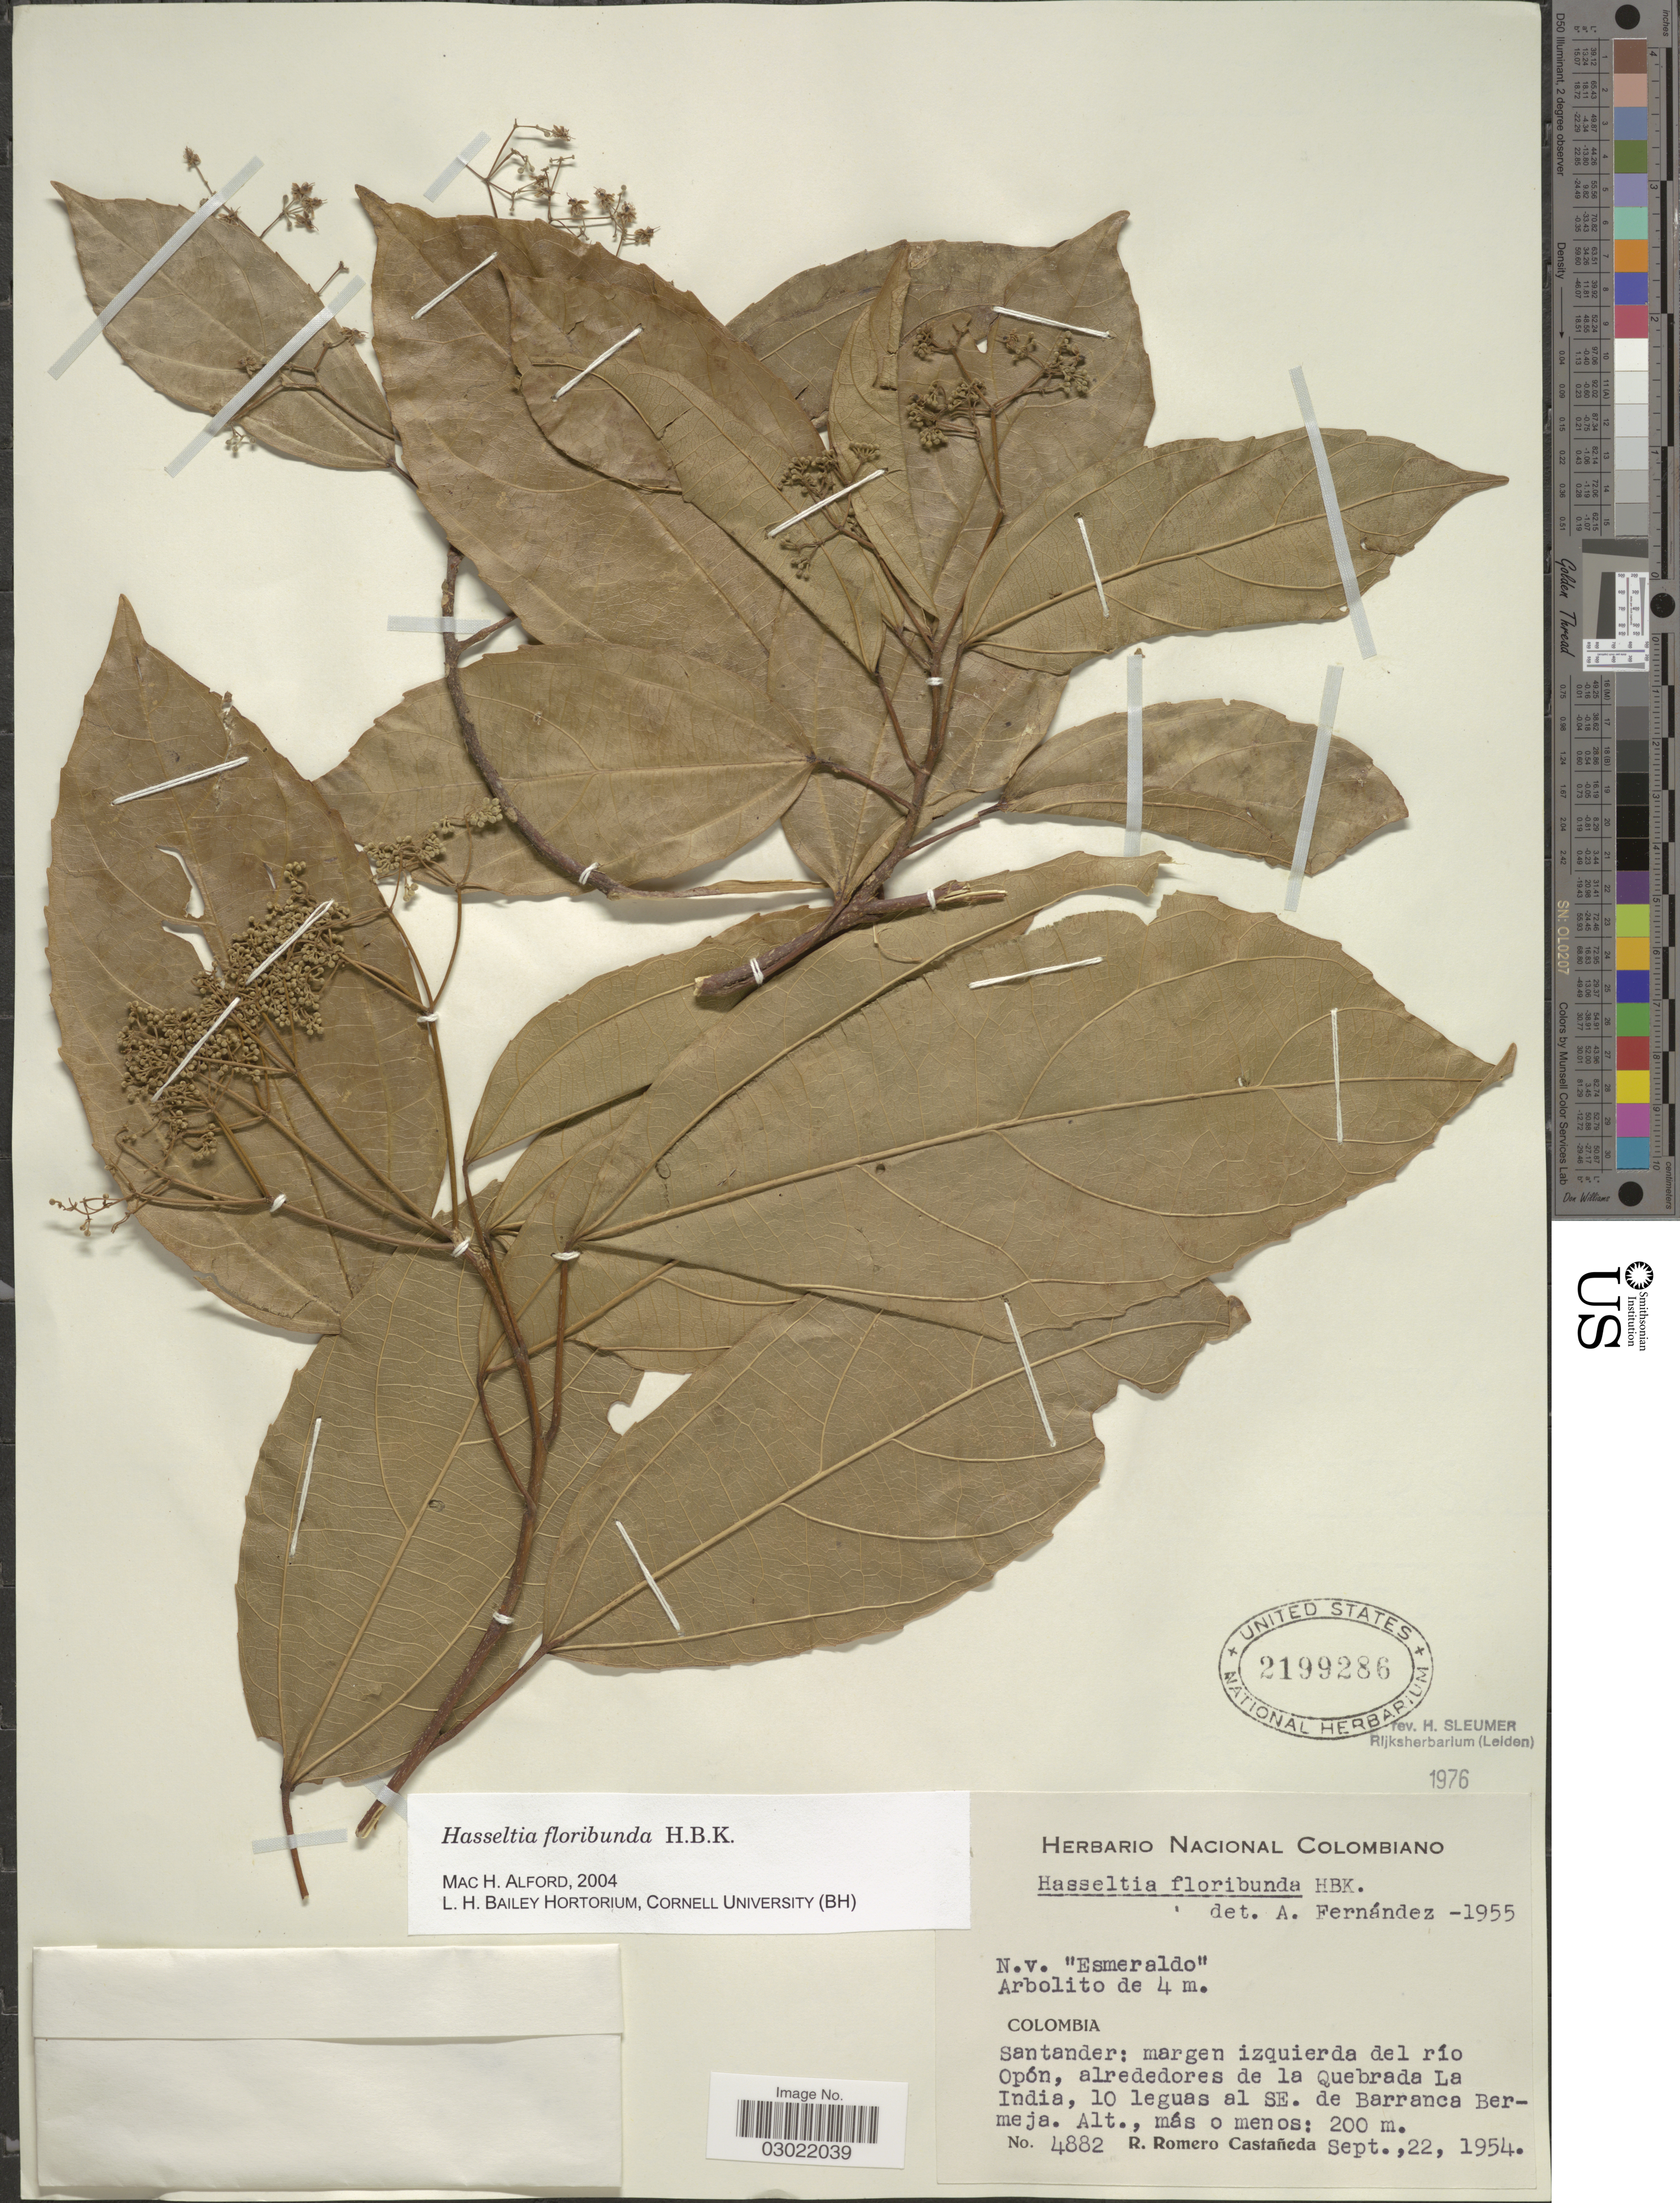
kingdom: Plantae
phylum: Tracheophyta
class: Magnoliopsida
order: Malpighiales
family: Salicaceae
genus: Hasseltia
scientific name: Hasseltia floribunda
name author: Kunth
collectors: R. Romero Castañeda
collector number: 4882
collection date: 1954-09-22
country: Colombia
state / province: Santander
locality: Margen izquierda del río Opón, alrededores de la Quebrada La India, 10 leguas al SE. de Barranca Bermeja.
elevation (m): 200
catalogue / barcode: US 2199286